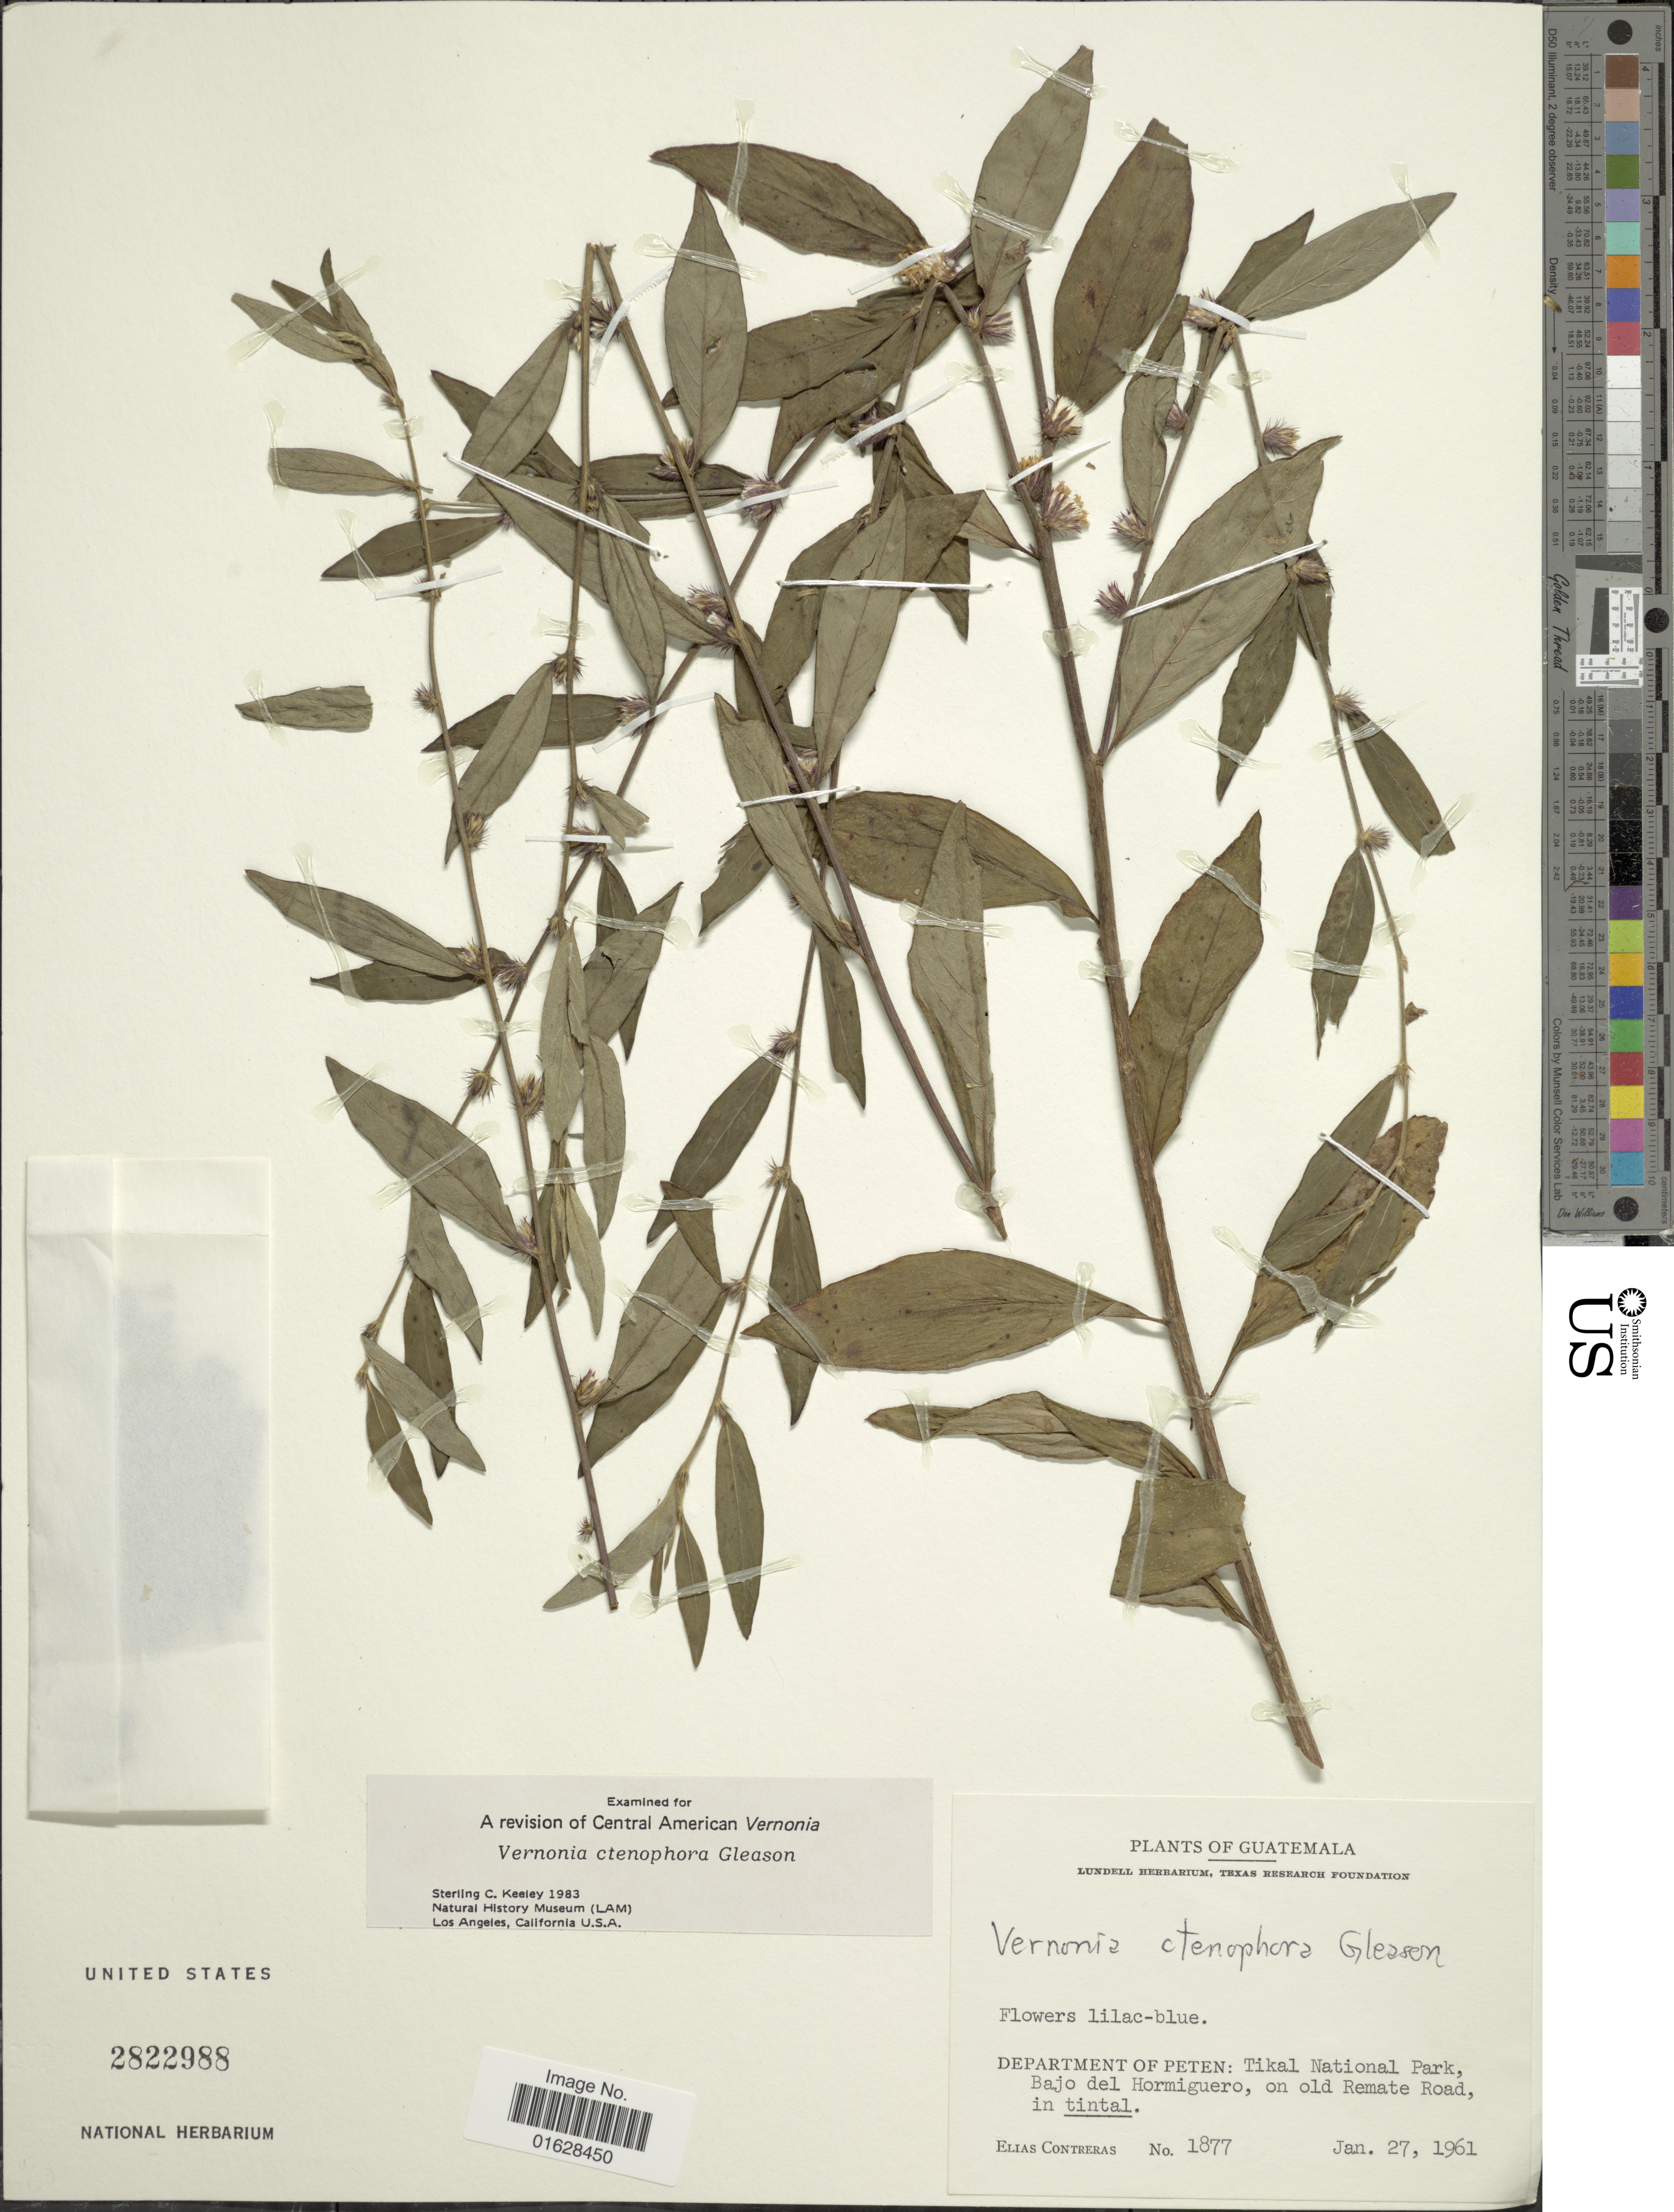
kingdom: Plantae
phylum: Tracheophyta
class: Magnoliopsida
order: Asterales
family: Asteraceae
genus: Lepidaploa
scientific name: Lepidaploa uniflora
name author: (Mill.) H. Rob.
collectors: E. Contreras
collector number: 1877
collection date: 1961-01-27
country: Guatemala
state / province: El Petén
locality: Department of Peten, Tikal National Park, Bajo del Hormiguero, on old Remate Road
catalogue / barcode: US 2822988